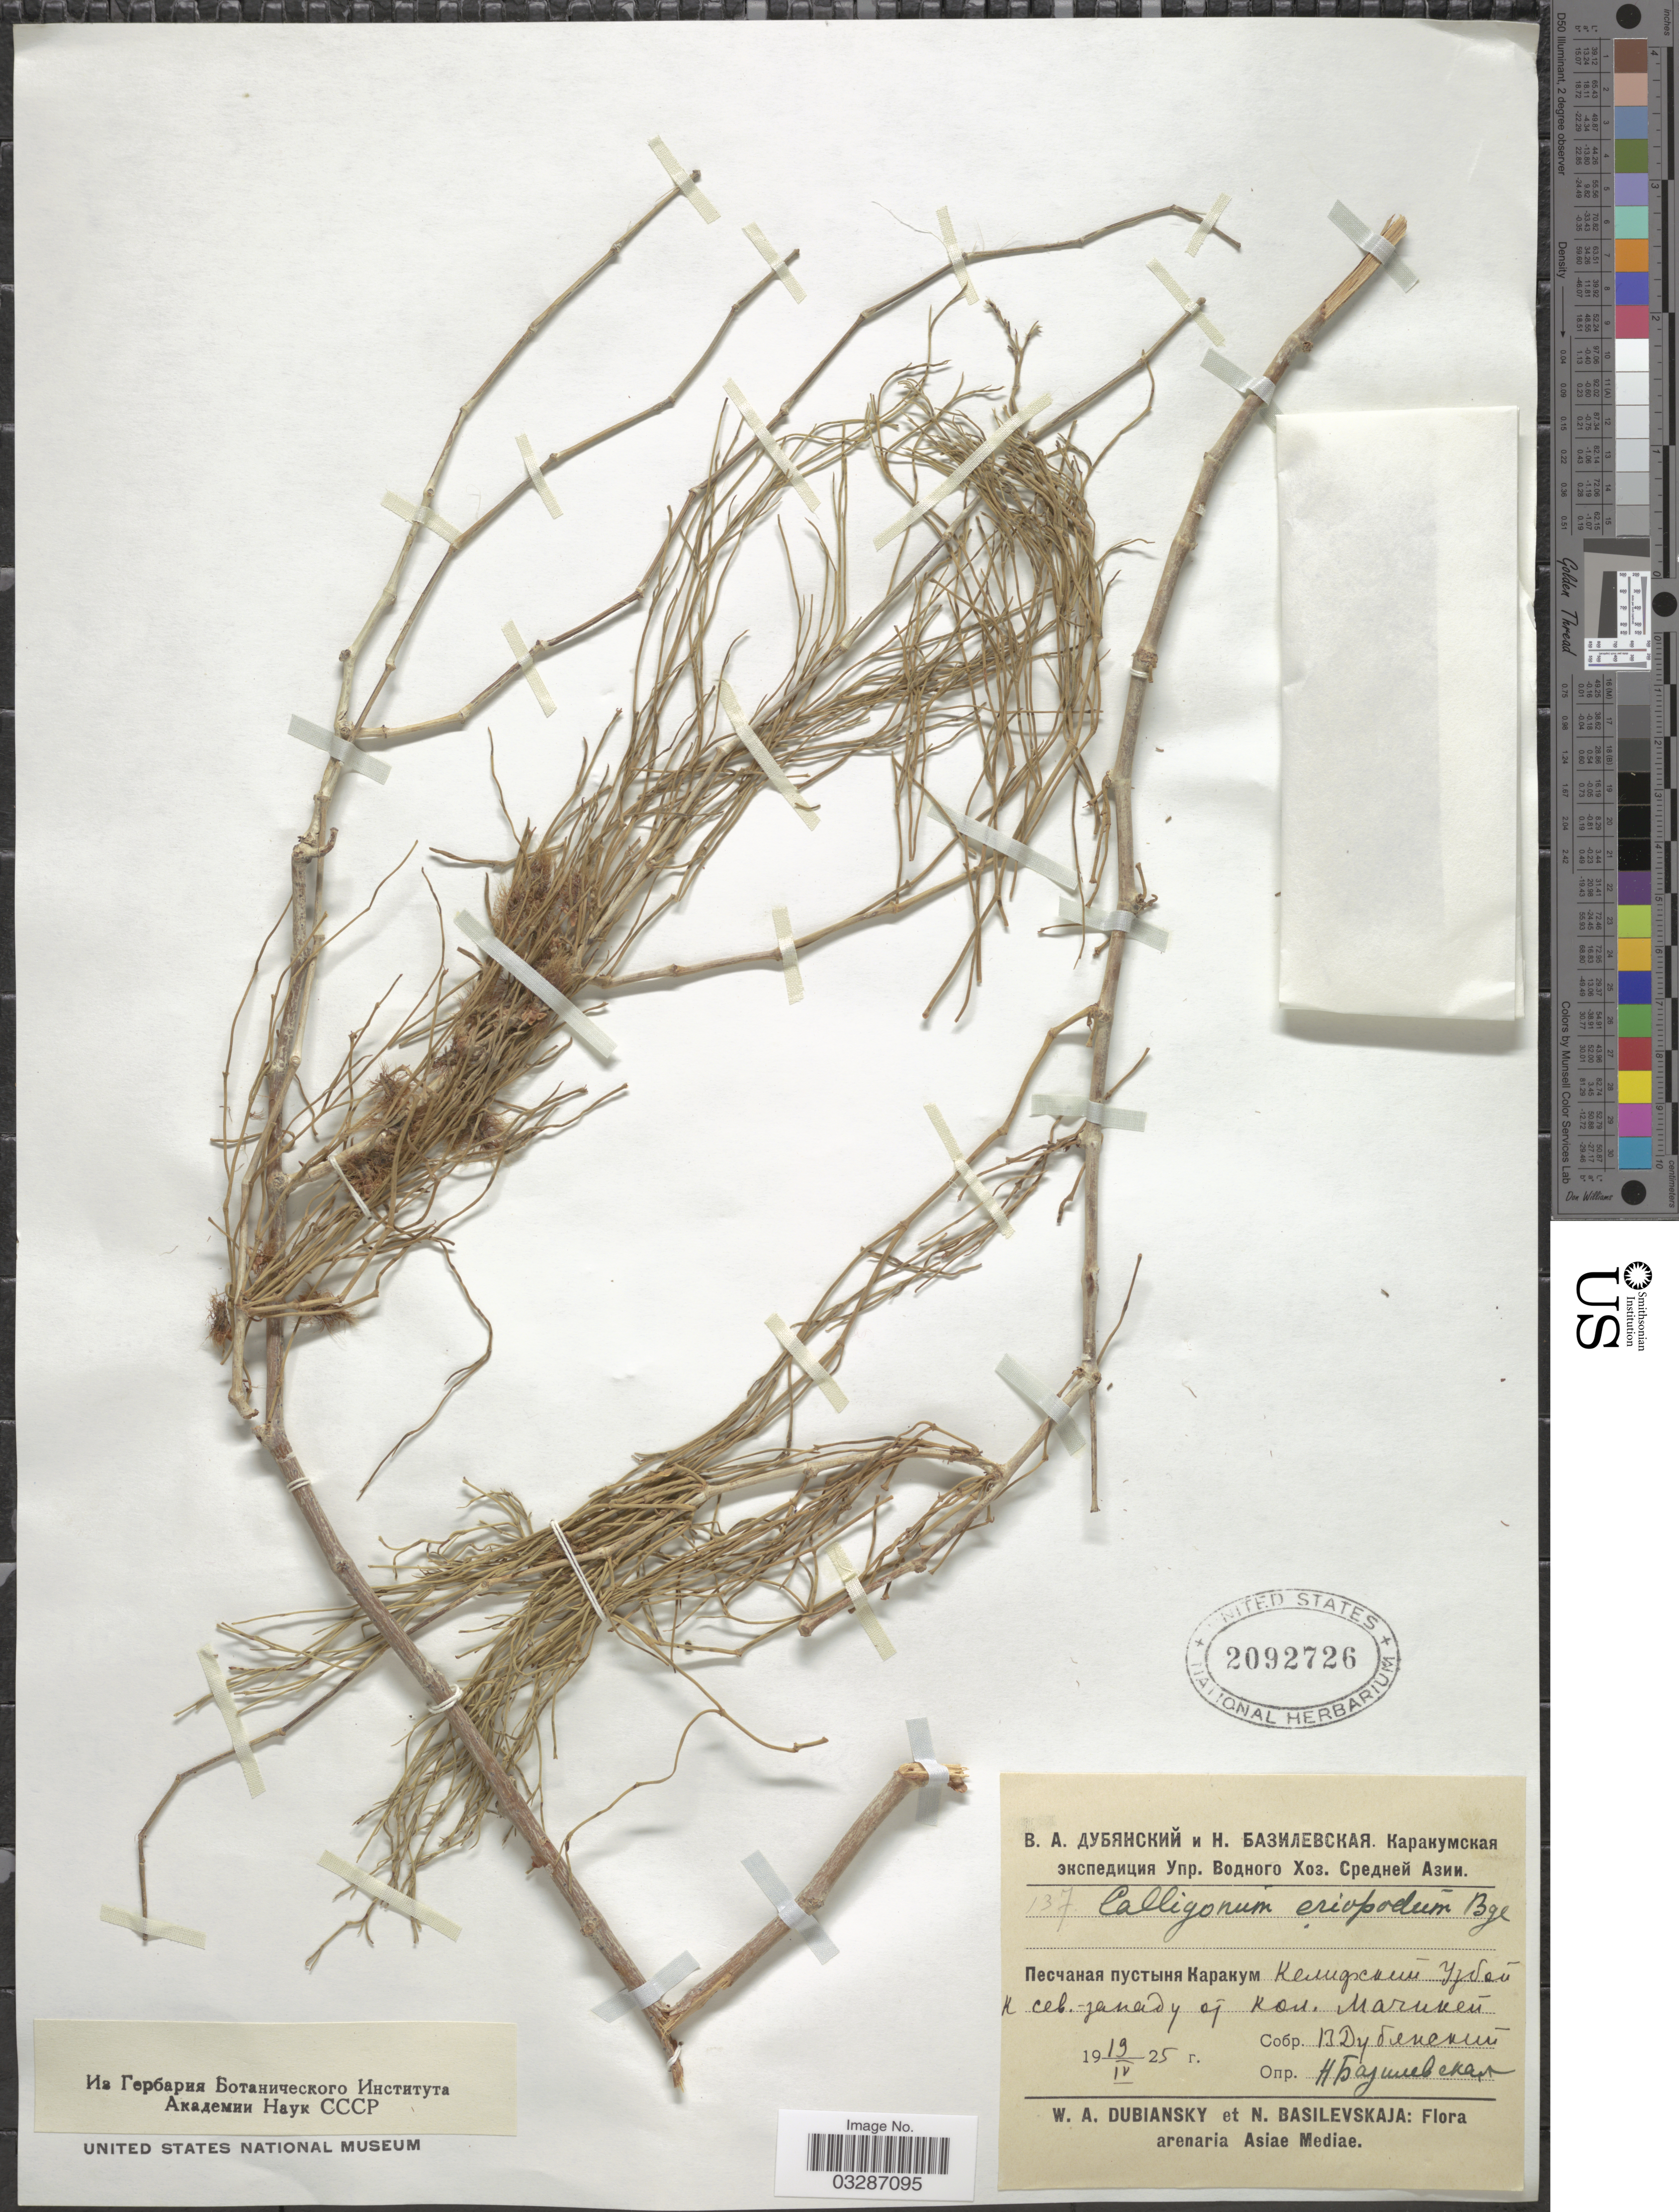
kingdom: Plantae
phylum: Tracheophyta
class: Magnoliopsida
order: Caryophyllales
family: Polygonaceae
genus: Calligonum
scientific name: Calligonum eriopodum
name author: Bunge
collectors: W. Dubiansky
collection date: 1925-04-19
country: Turkmenistan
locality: Karakum Desert, Kelifskiy Uzboy, NW from Machikey. Arenaria Asiae Mediae.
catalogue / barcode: US 2092726